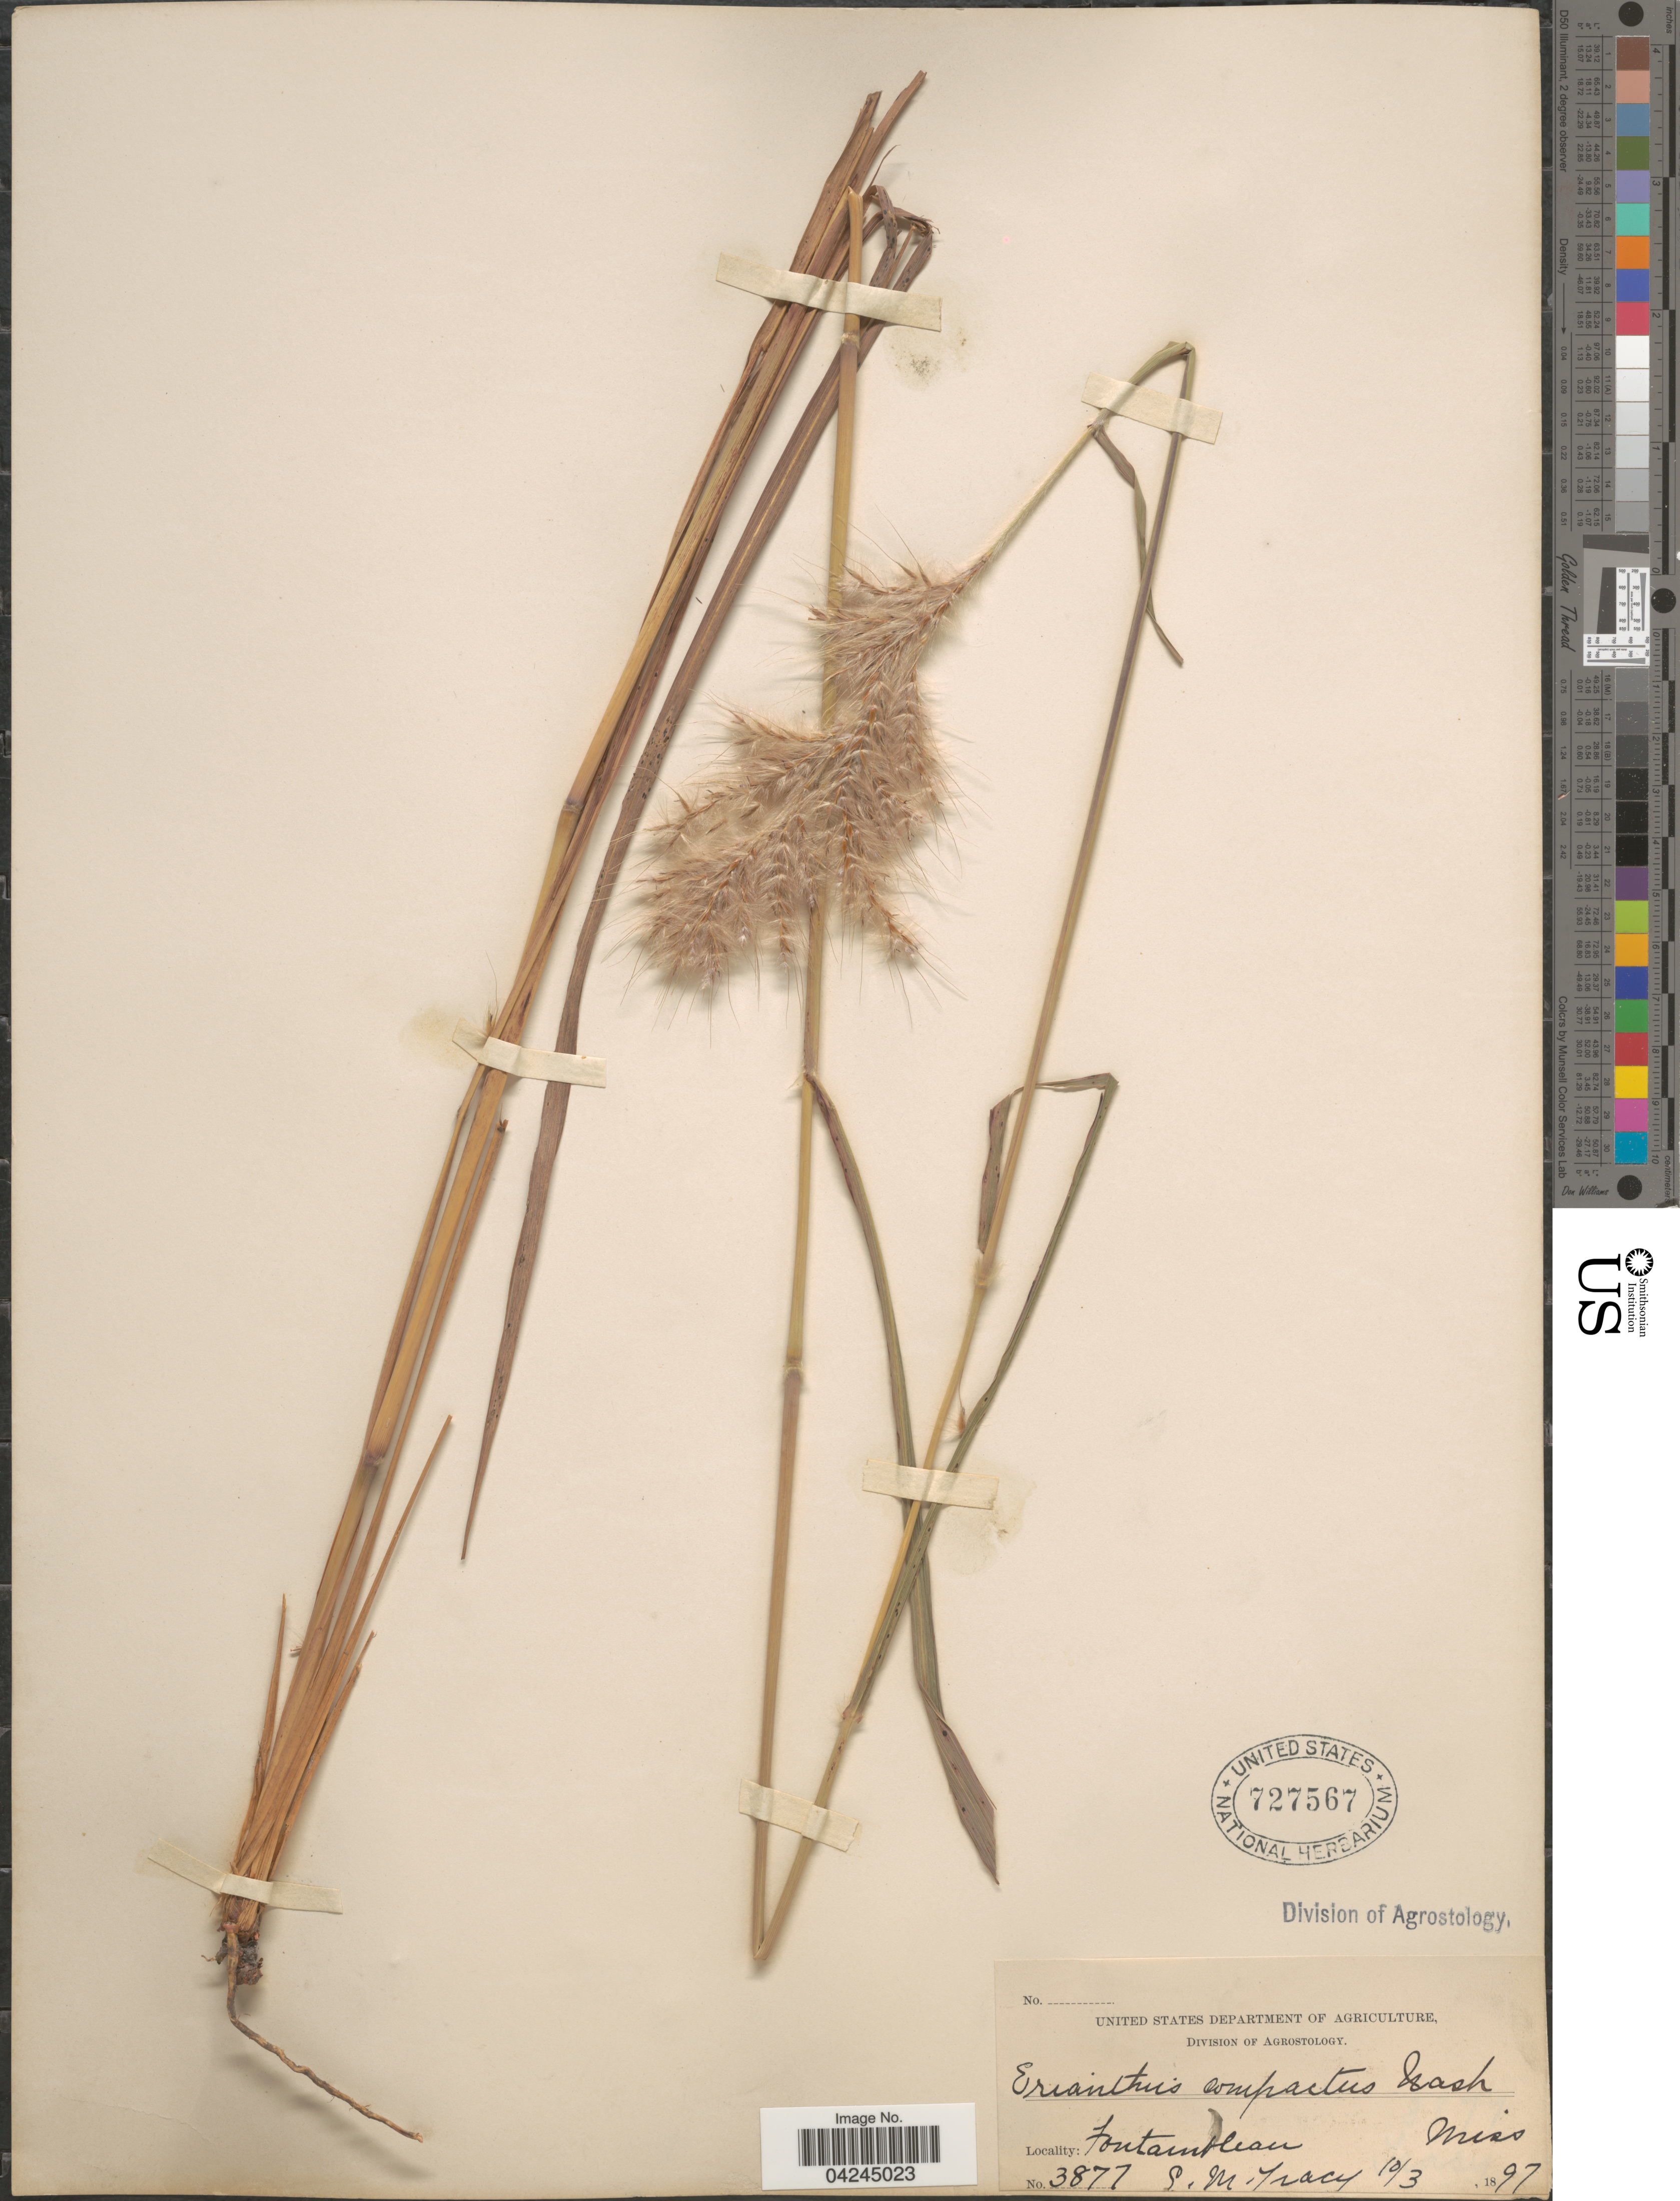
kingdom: Plantae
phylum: Tracheophyta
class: Liliopsida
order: Poales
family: Poaceae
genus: Erianthus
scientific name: Erianthus giganteus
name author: (Walter) P. Beauv.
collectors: S. M. Tracy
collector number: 3877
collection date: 1897-10-03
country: United States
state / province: Mississippi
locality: Fontainebleau.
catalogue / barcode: US 727567